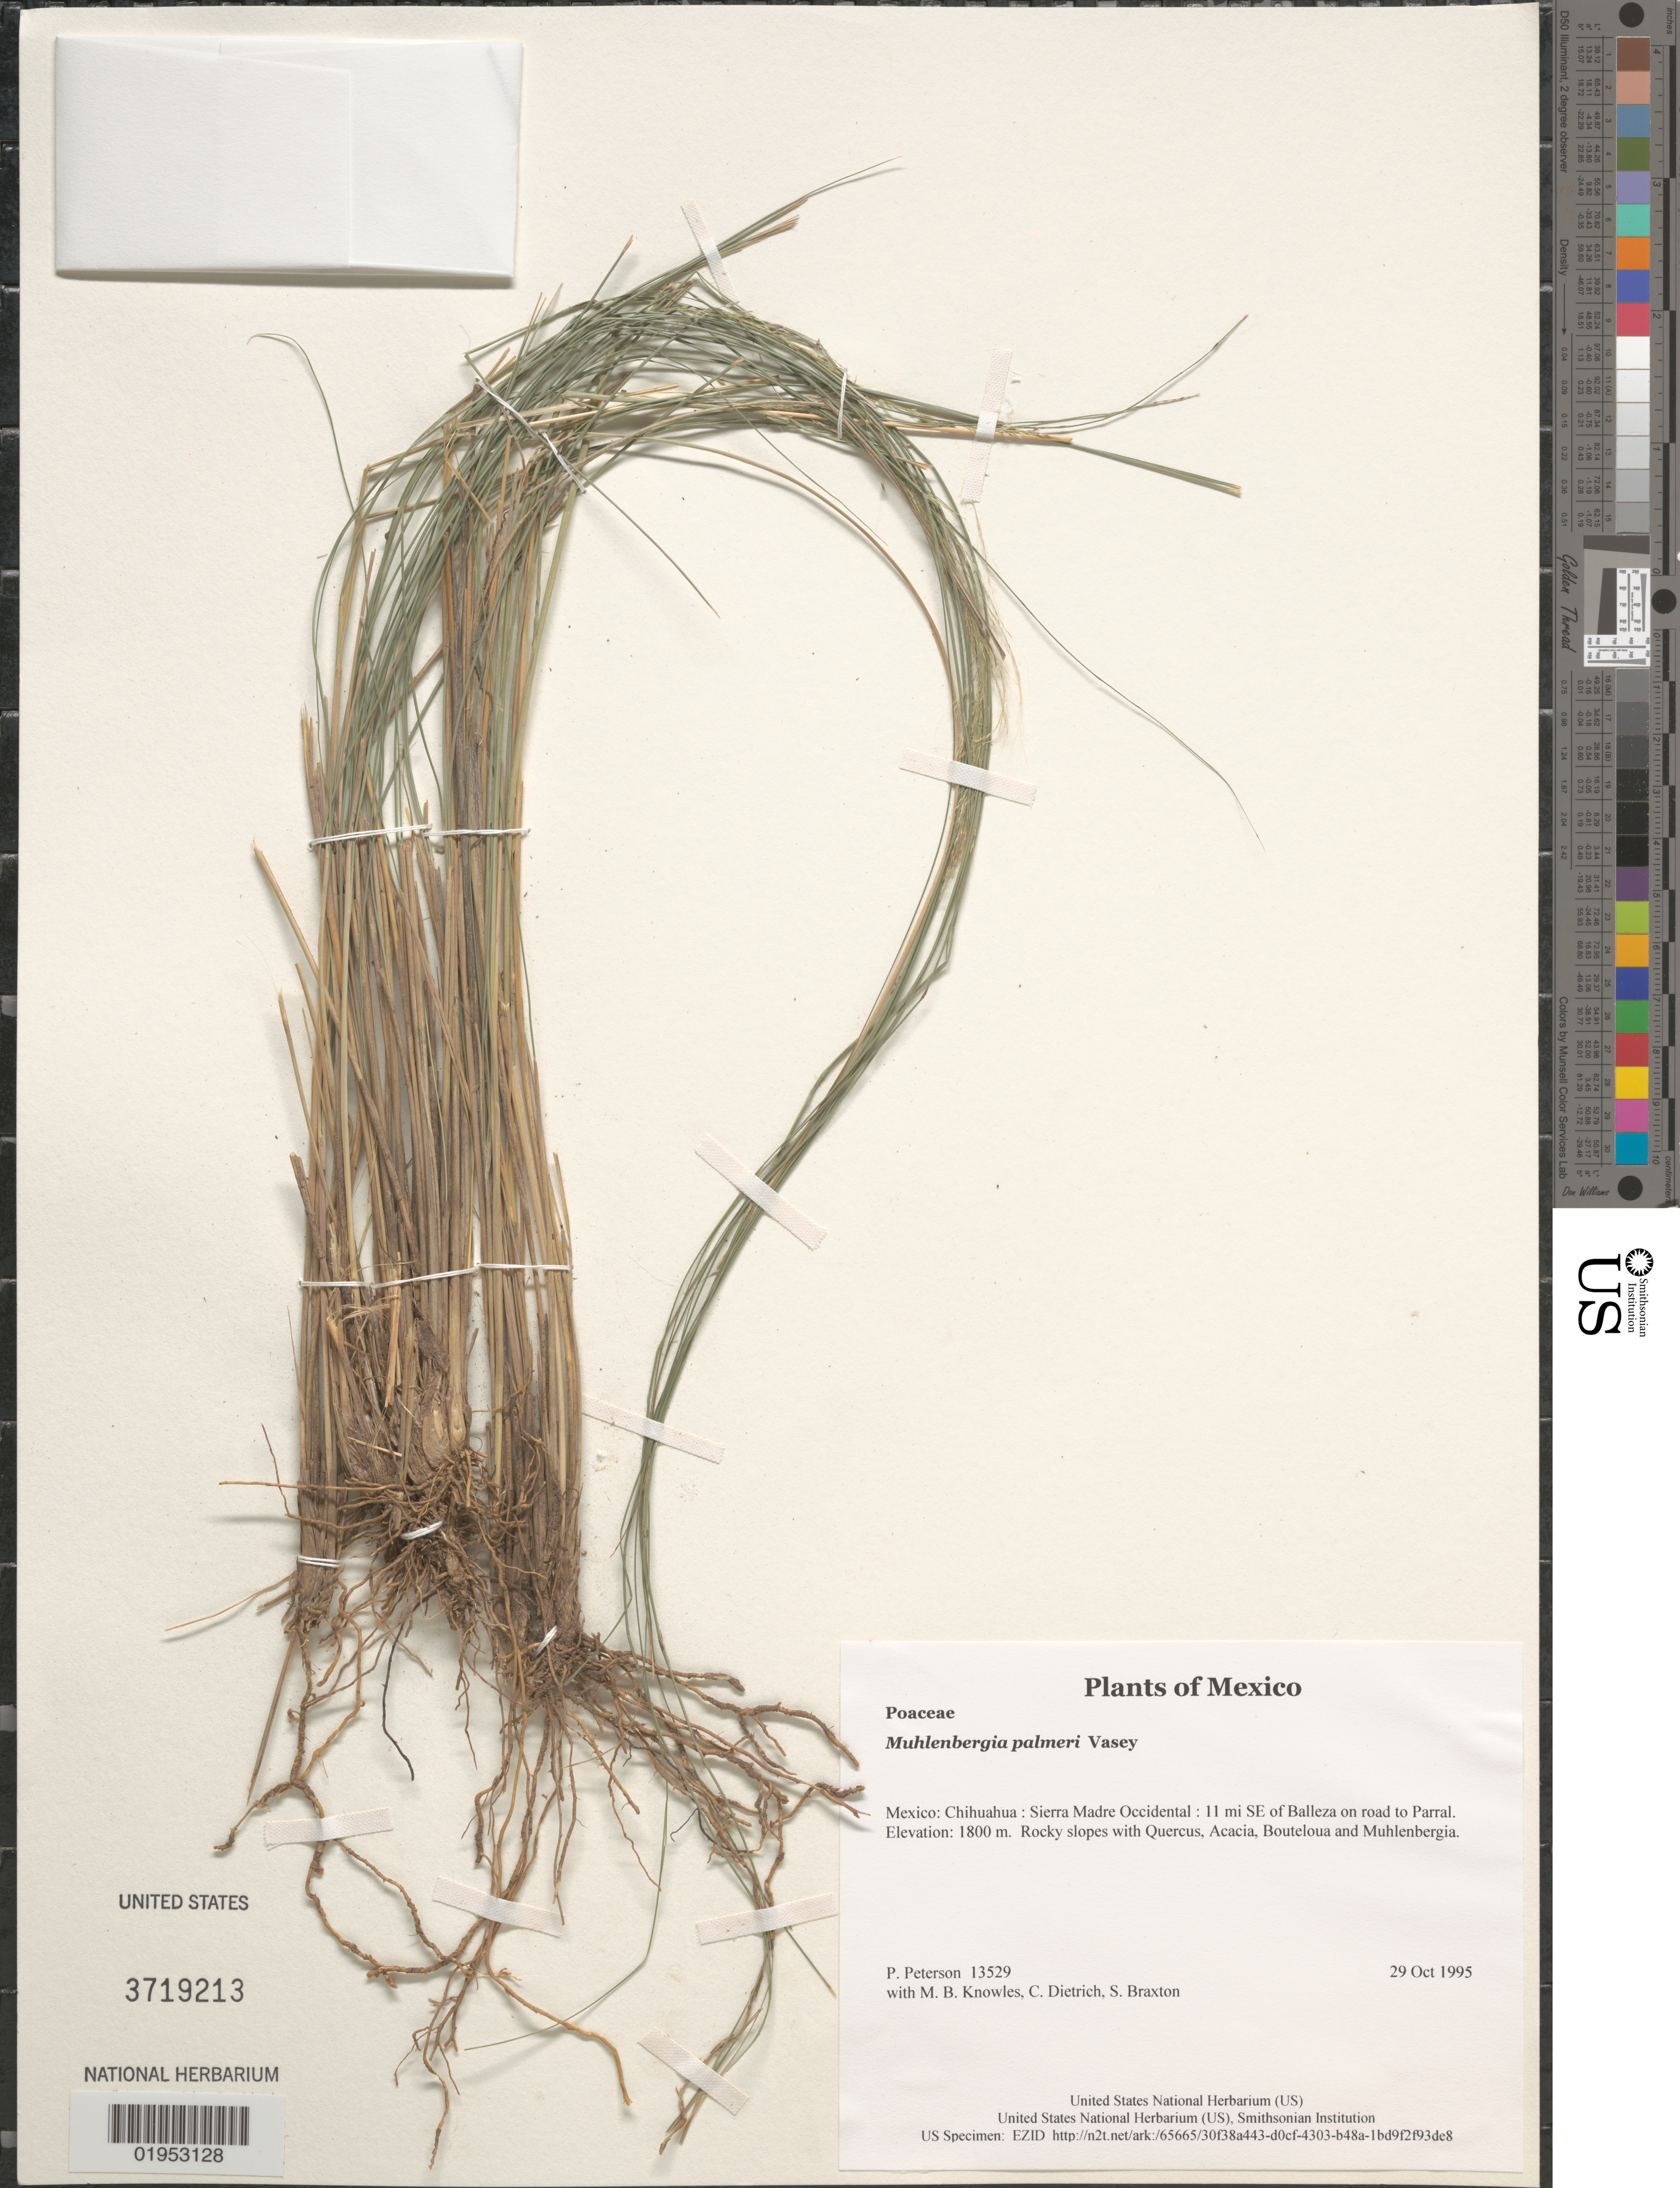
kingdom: Plantae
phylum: Tracheophyta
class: Liliopsida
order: Poales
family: Poaceae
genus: Muhlenbergia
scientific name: Muhlenbergia palmeri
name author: Vasey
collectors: P. M. Peterson, M. B. Knowles, C. Dietrich & S. Braxton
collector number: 13529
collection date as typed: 29 Oct 1995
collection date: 1995-10-29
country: Mexico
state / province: Chihuahua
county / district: Sierra Madre Occidental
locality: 11 mi SE of Balleza on road to Parral.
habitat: Rocky slopes with Quercus, Acacia, Bouteloua and Muhlenbergia.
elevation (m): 1800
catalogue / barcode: US 3719213